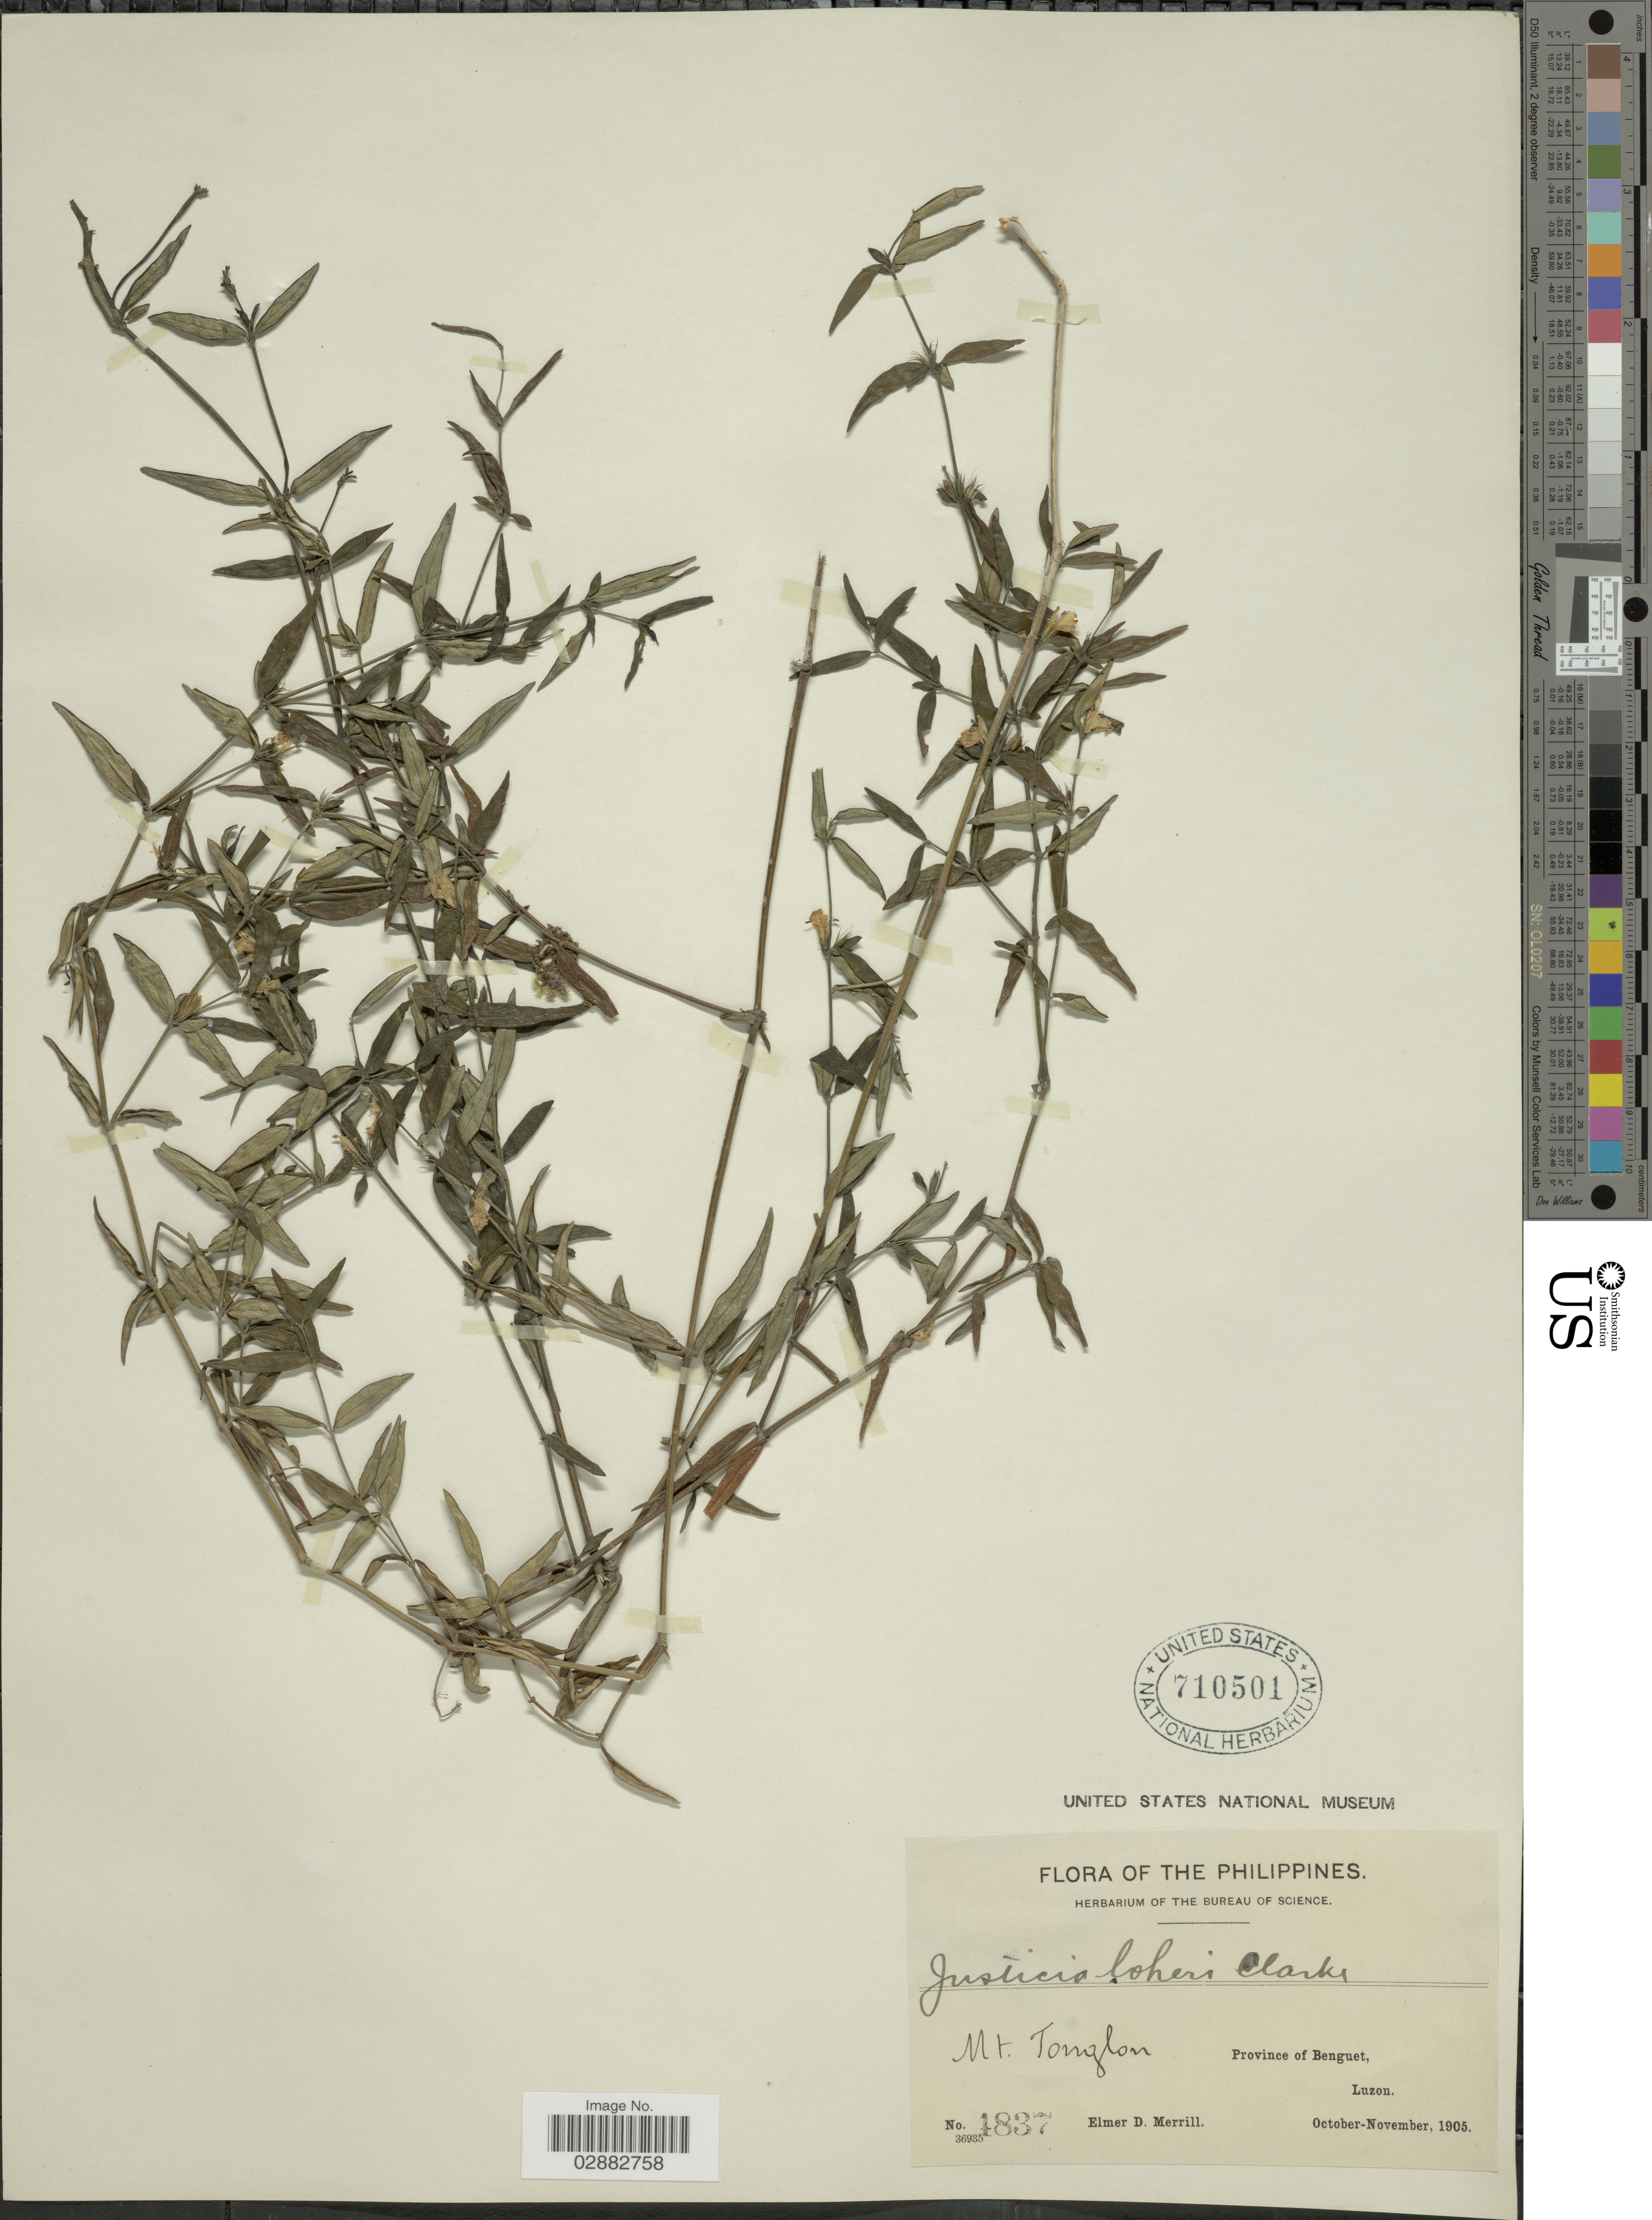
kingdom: Plantae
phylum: Tracheophyta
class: Magnoliopsida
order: Lamiales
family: Acanthaceae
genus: Justicia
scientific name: Justicia loheri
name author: C.B. Clarke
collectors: E. D. Merrill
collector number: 4837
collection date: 1905-10/1905-11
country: Philippines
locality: Mt. Tonglon, Province of Benguet, Luzon.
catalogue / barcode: US 710501